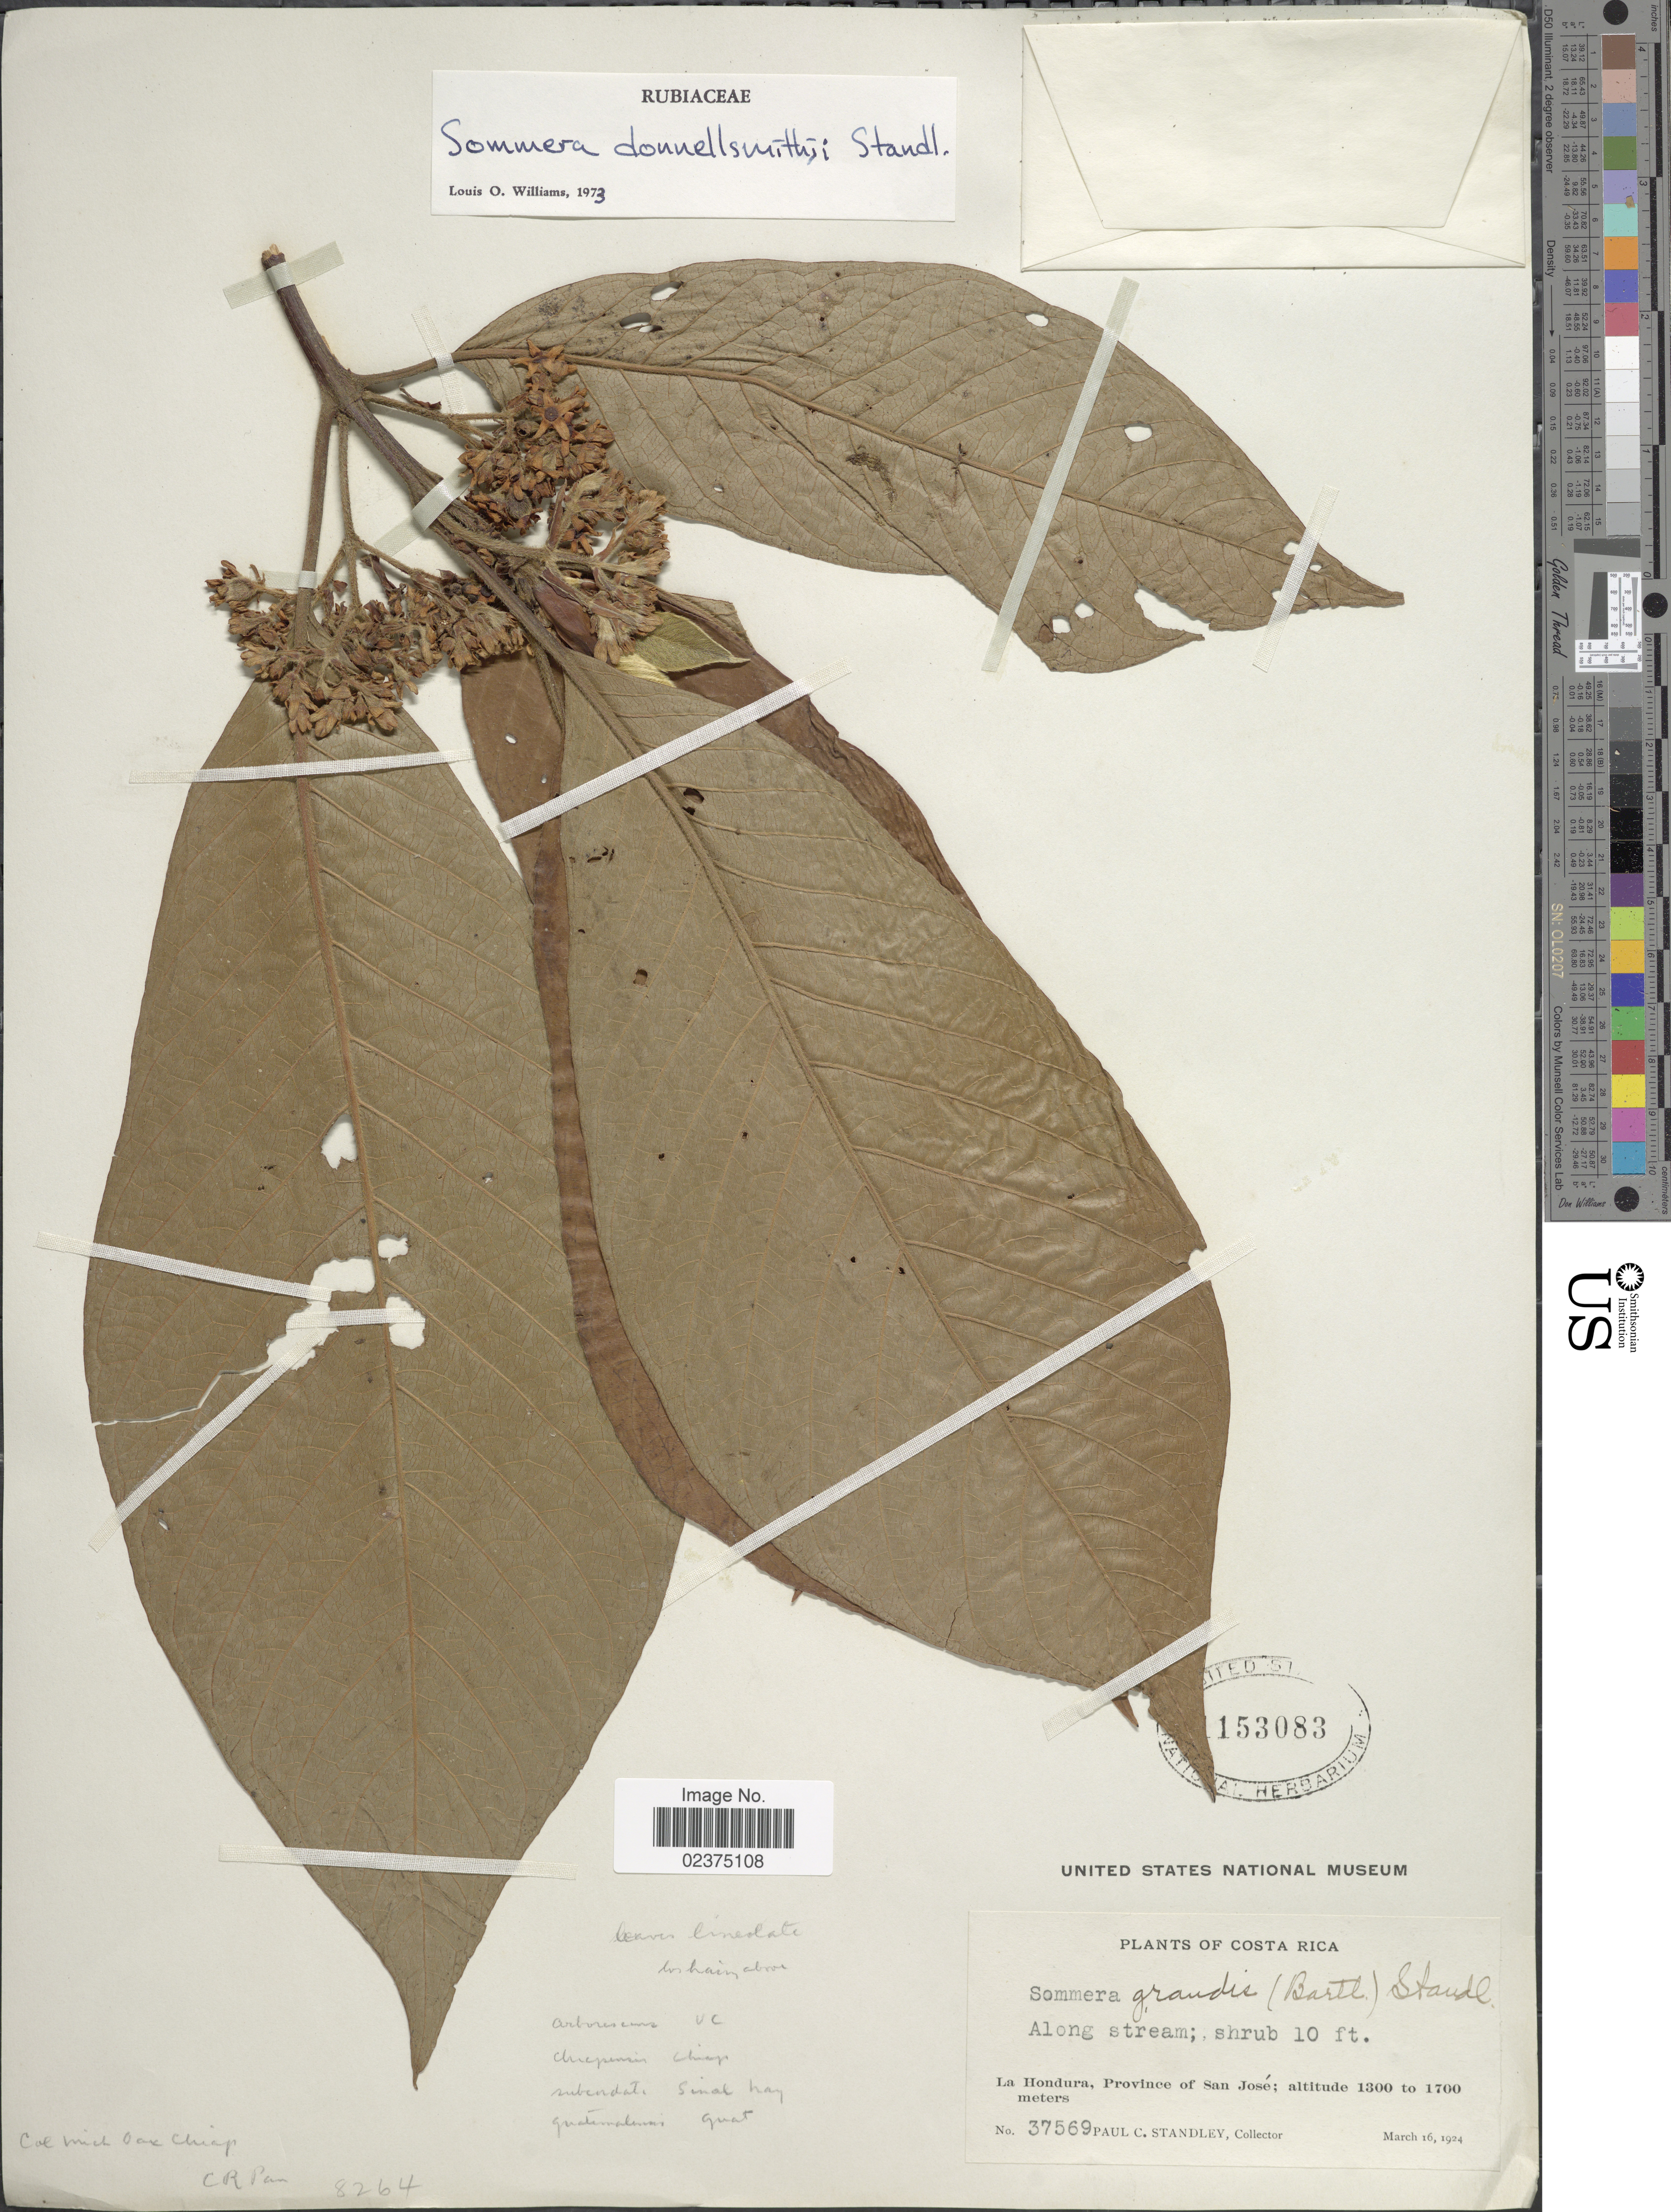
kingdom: Plantae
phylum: Tracheophyta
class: Magnoliopsida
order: Gentianales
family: Rubiaceae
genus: Sommera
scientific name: Sommera donnell-smithii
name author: Standl.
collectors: P. C. Standley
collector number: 37569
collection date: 1924-03-16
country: Costa Rica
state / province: San José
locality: Along stream, La Hondura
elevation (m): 1300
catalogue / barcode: US 153083